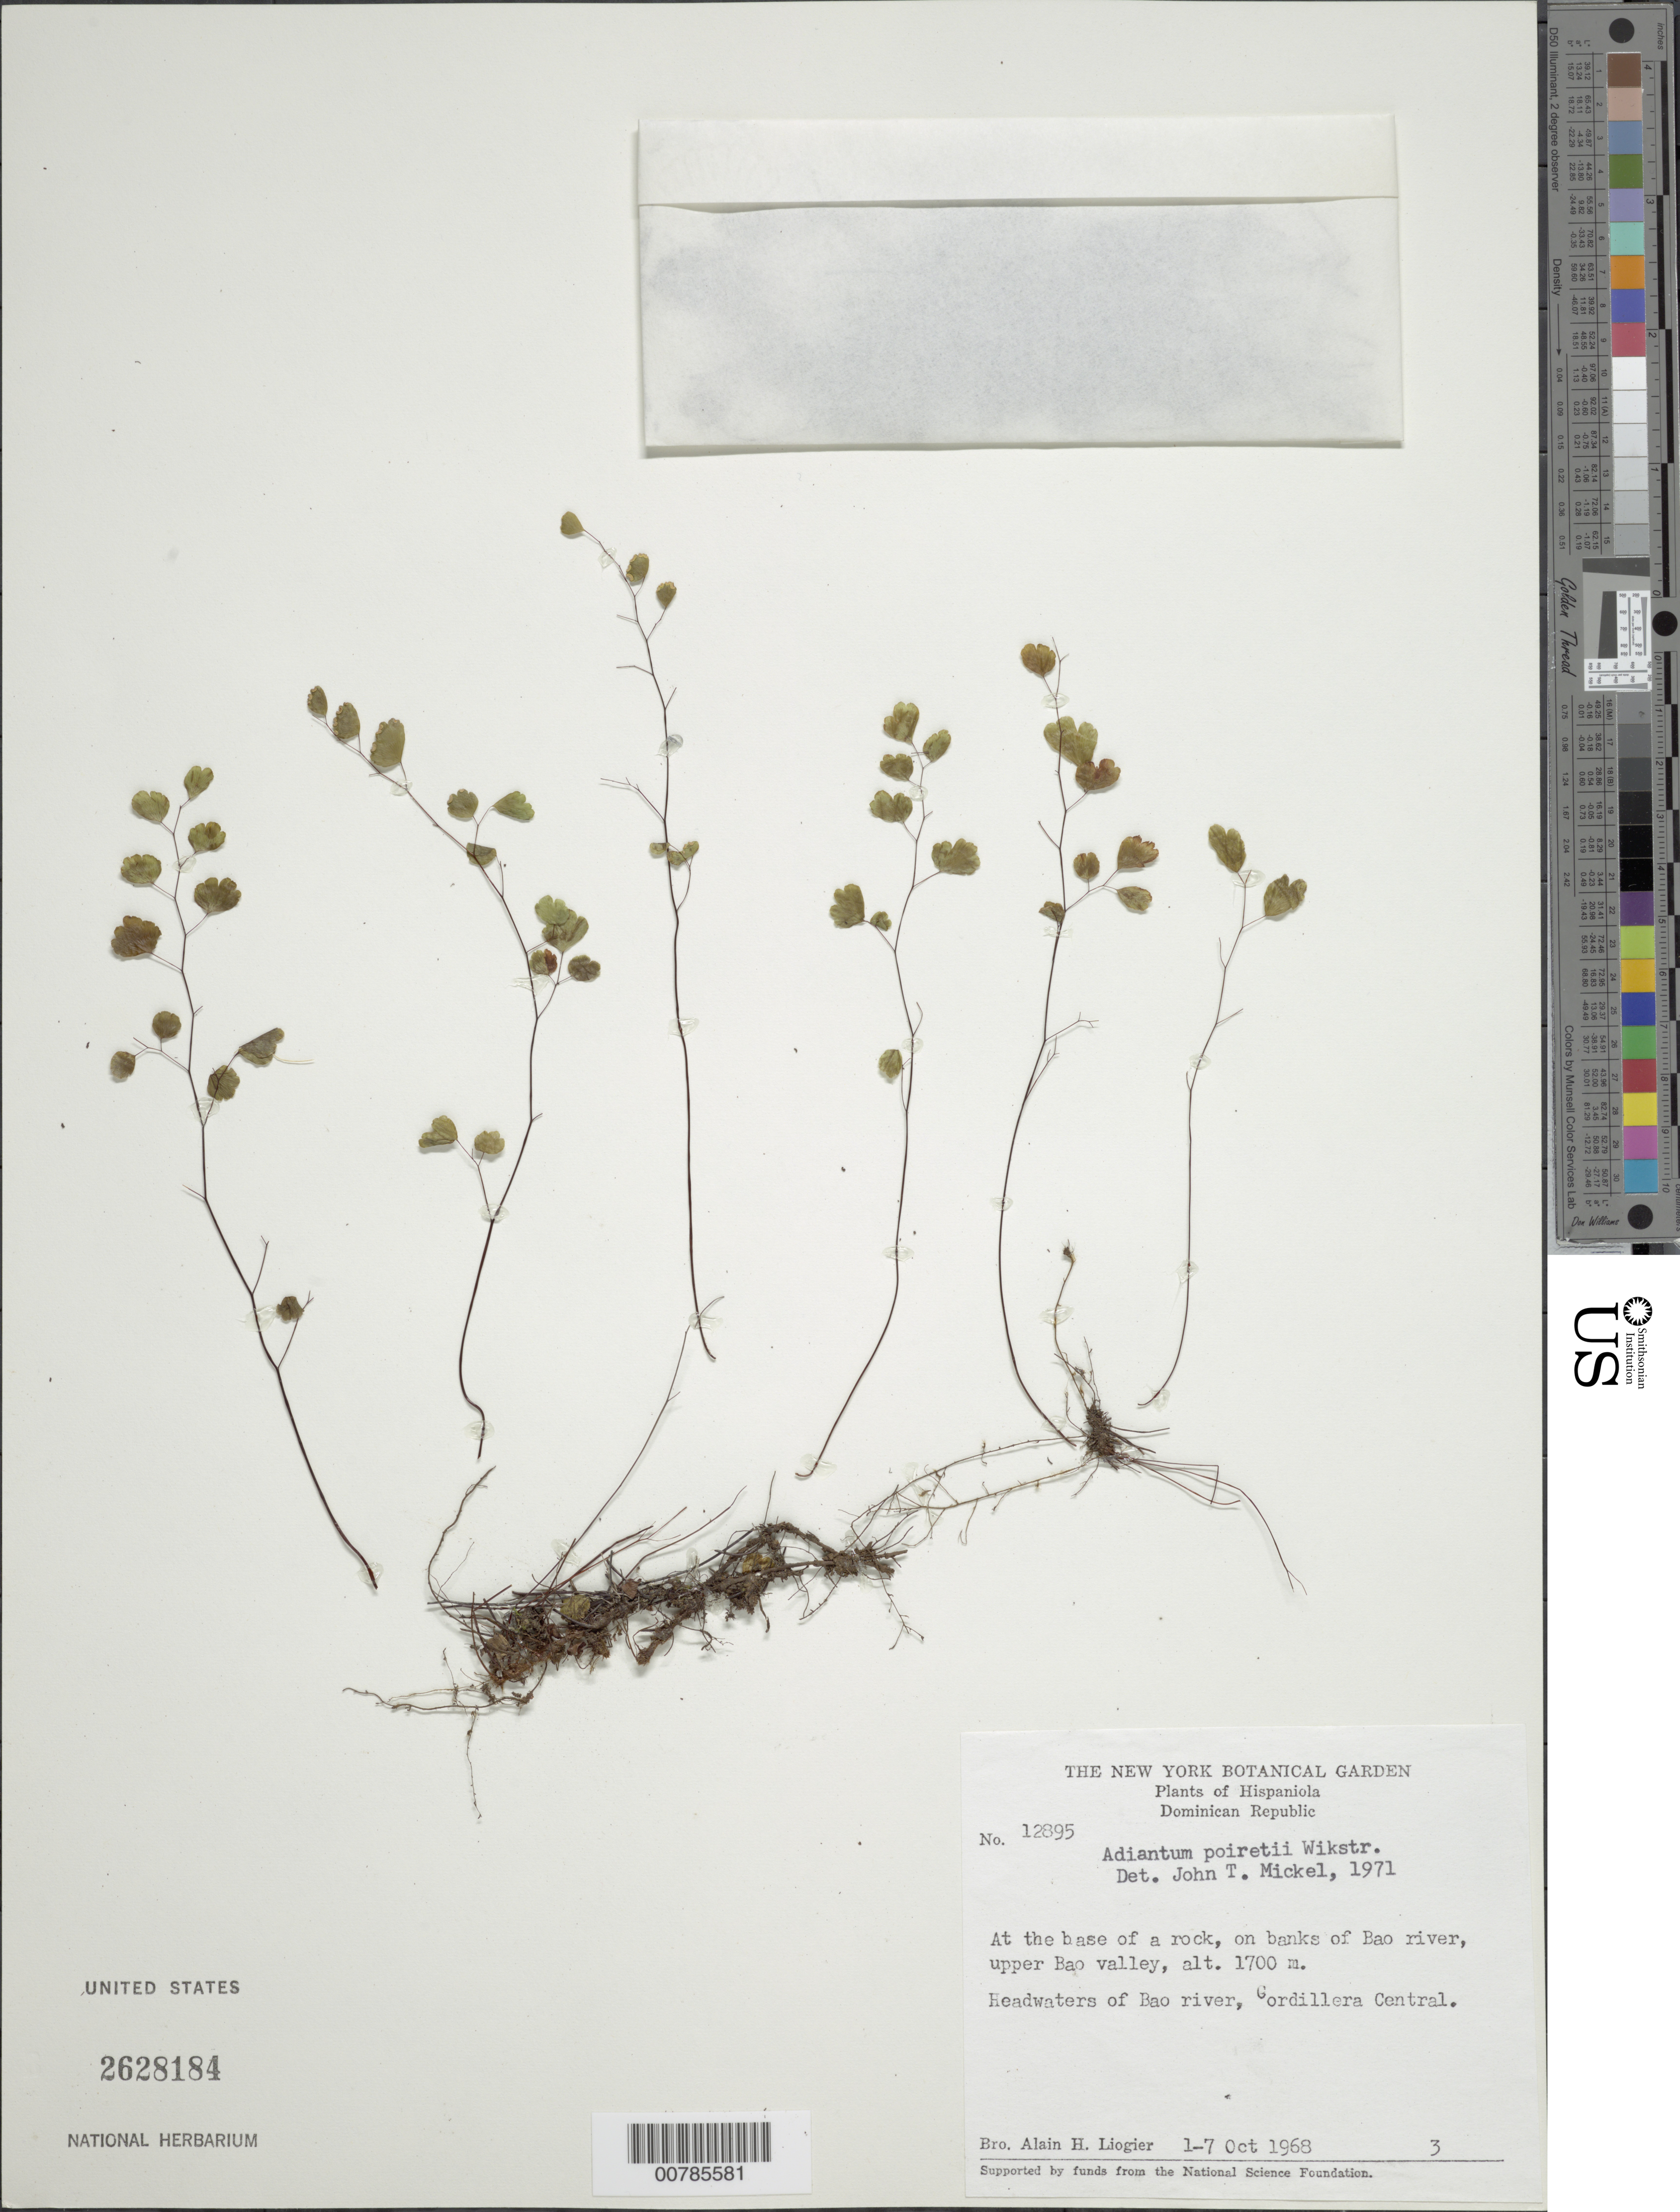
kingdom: Plantae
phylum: Tracheophyta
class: Polypodiopsida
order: Polypodiales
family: Pteridaceae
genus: Adiantum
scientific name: Adiantum poiretii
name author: Wikstr.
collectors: A. H. Liogier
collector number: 12895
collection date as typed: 01 Oct 1968 to 07 Oct 1968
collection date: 1968-10-01/1968-10-07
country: Dominican Republic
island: Hispaniola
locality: El Valle, headwaters of Bao River, Cordillera Central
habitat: Riverbanks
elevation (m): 1700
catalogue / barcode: US 2628184